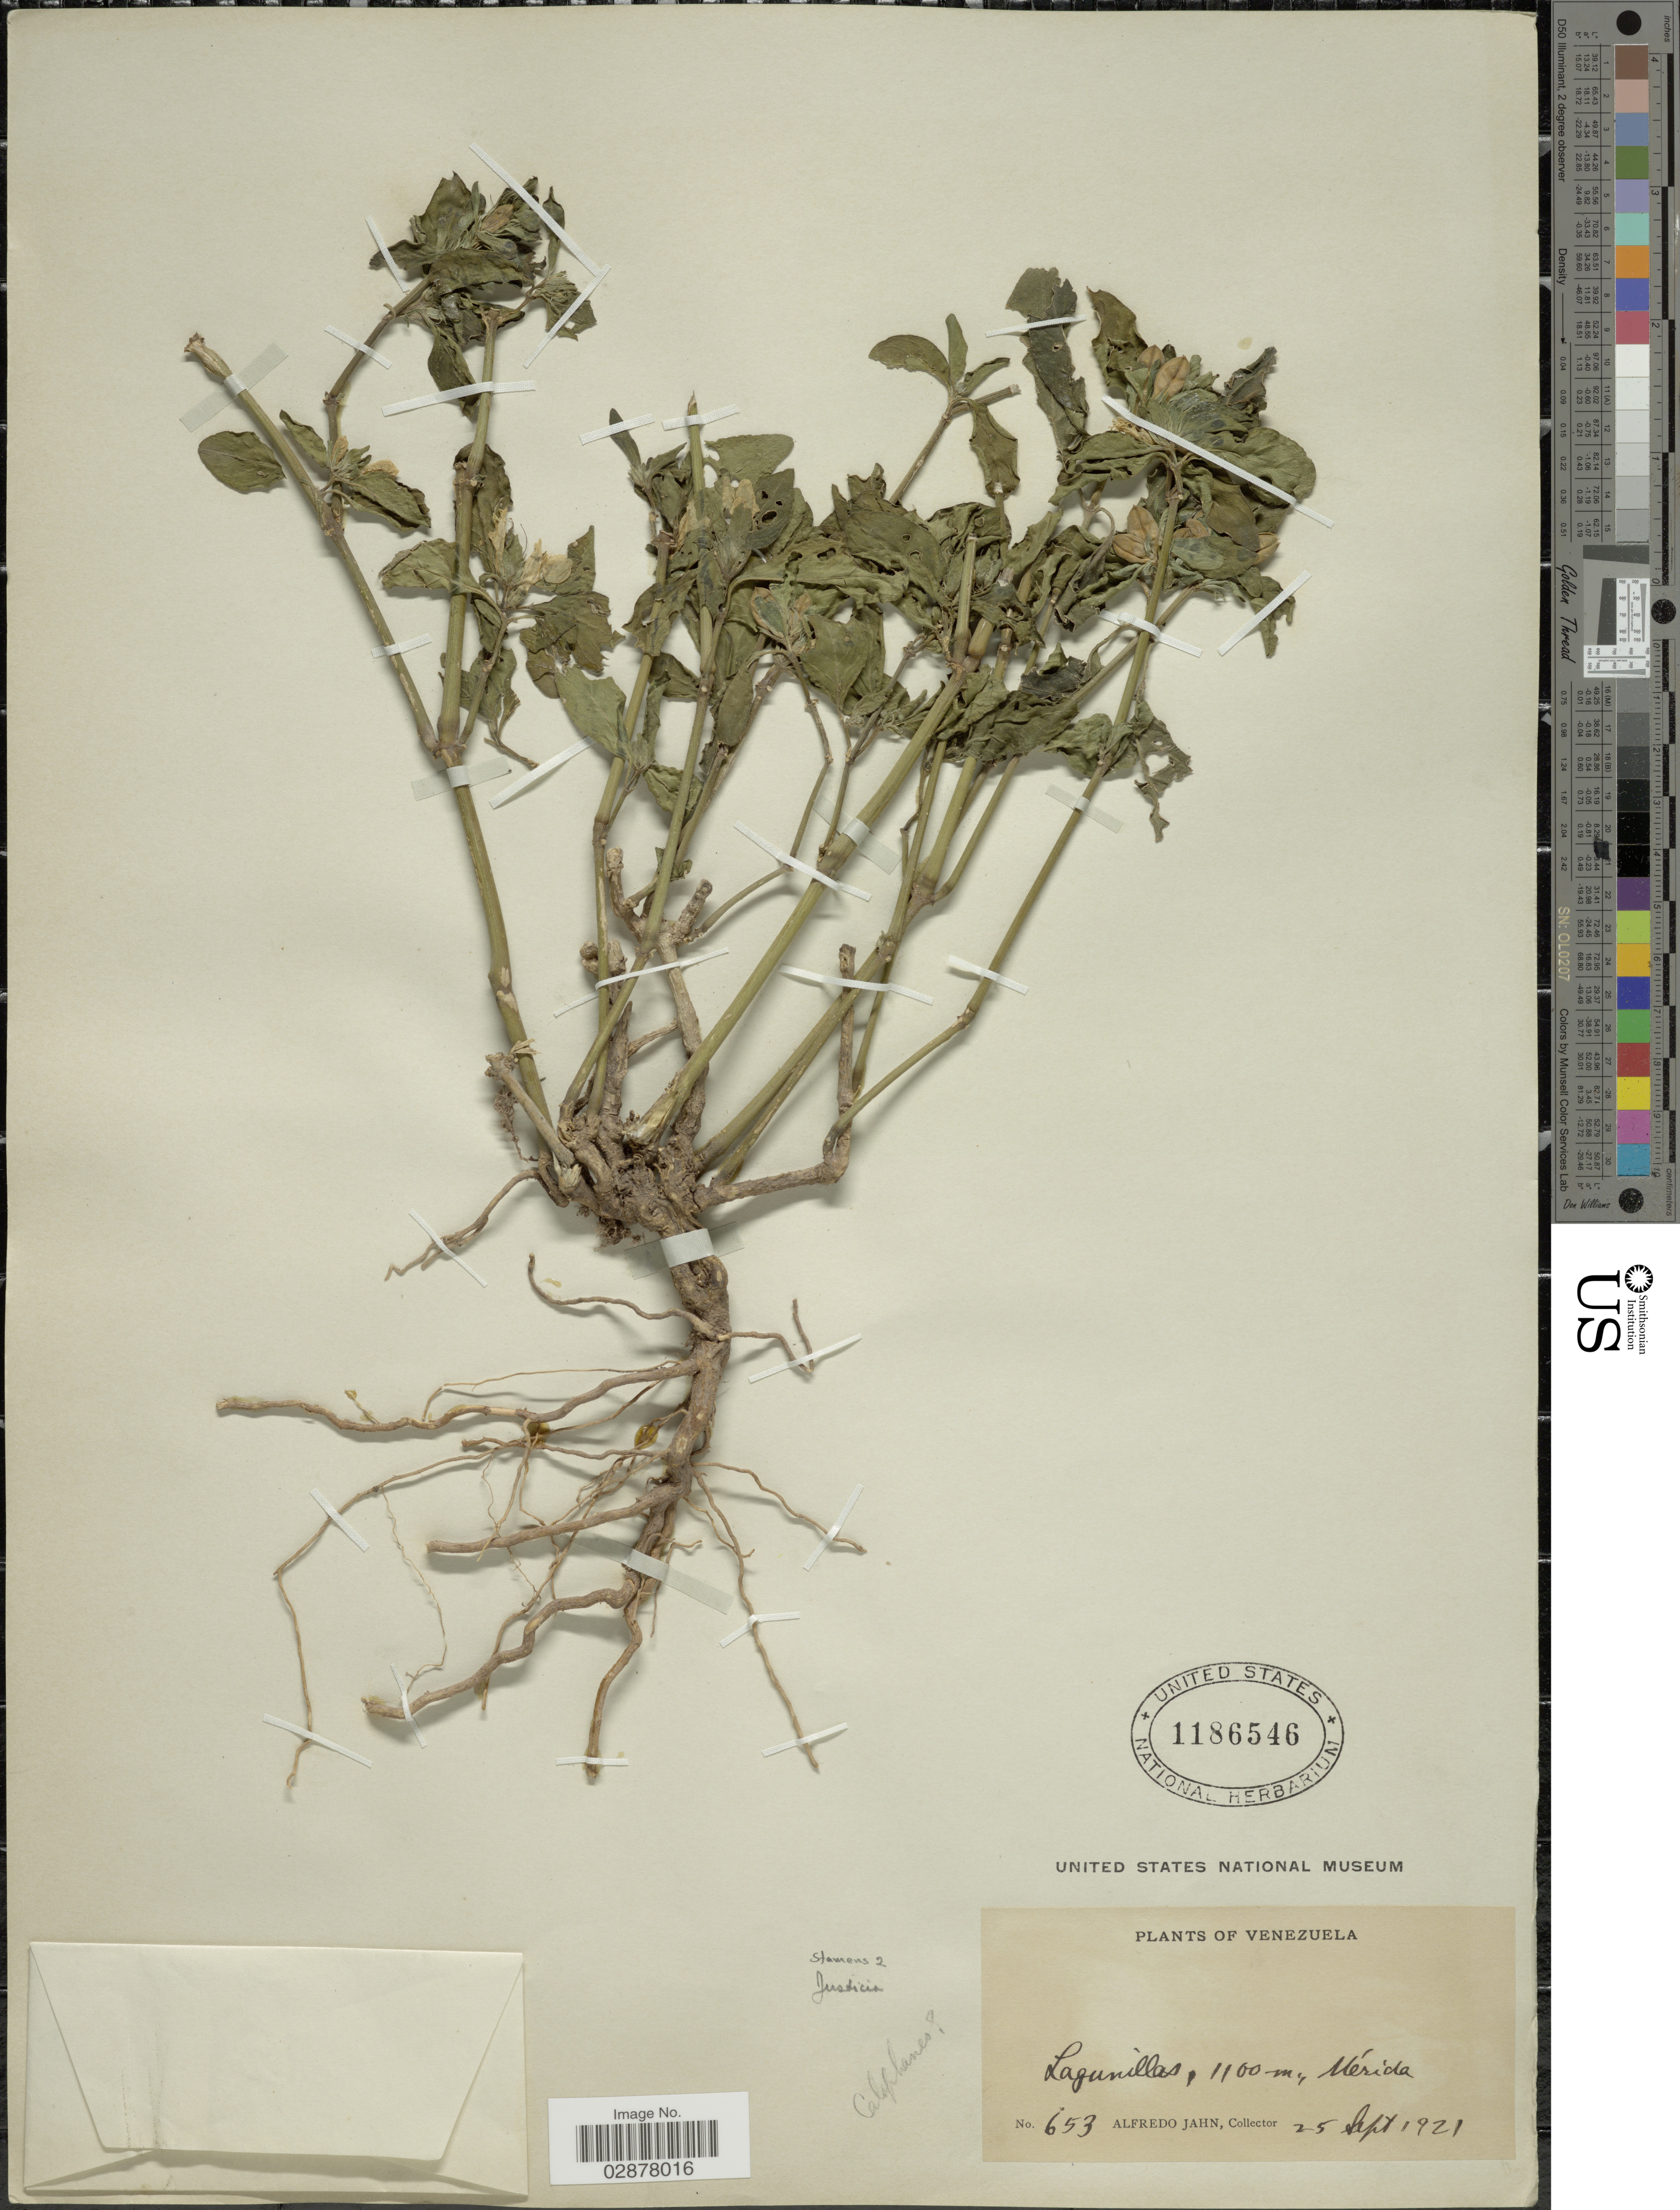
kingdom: Plantae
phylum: Tracheophyta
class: Magnoliopsida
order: Lamiales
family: Acanthaceae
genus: Justicia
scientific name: Justicia carthaginensis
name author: Jacq.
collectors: A. Jahn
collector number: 653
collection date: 1921-09-25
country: Venezuela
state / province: Mérida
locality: Lagunillas.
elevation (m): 1100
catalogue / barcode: US 1186546